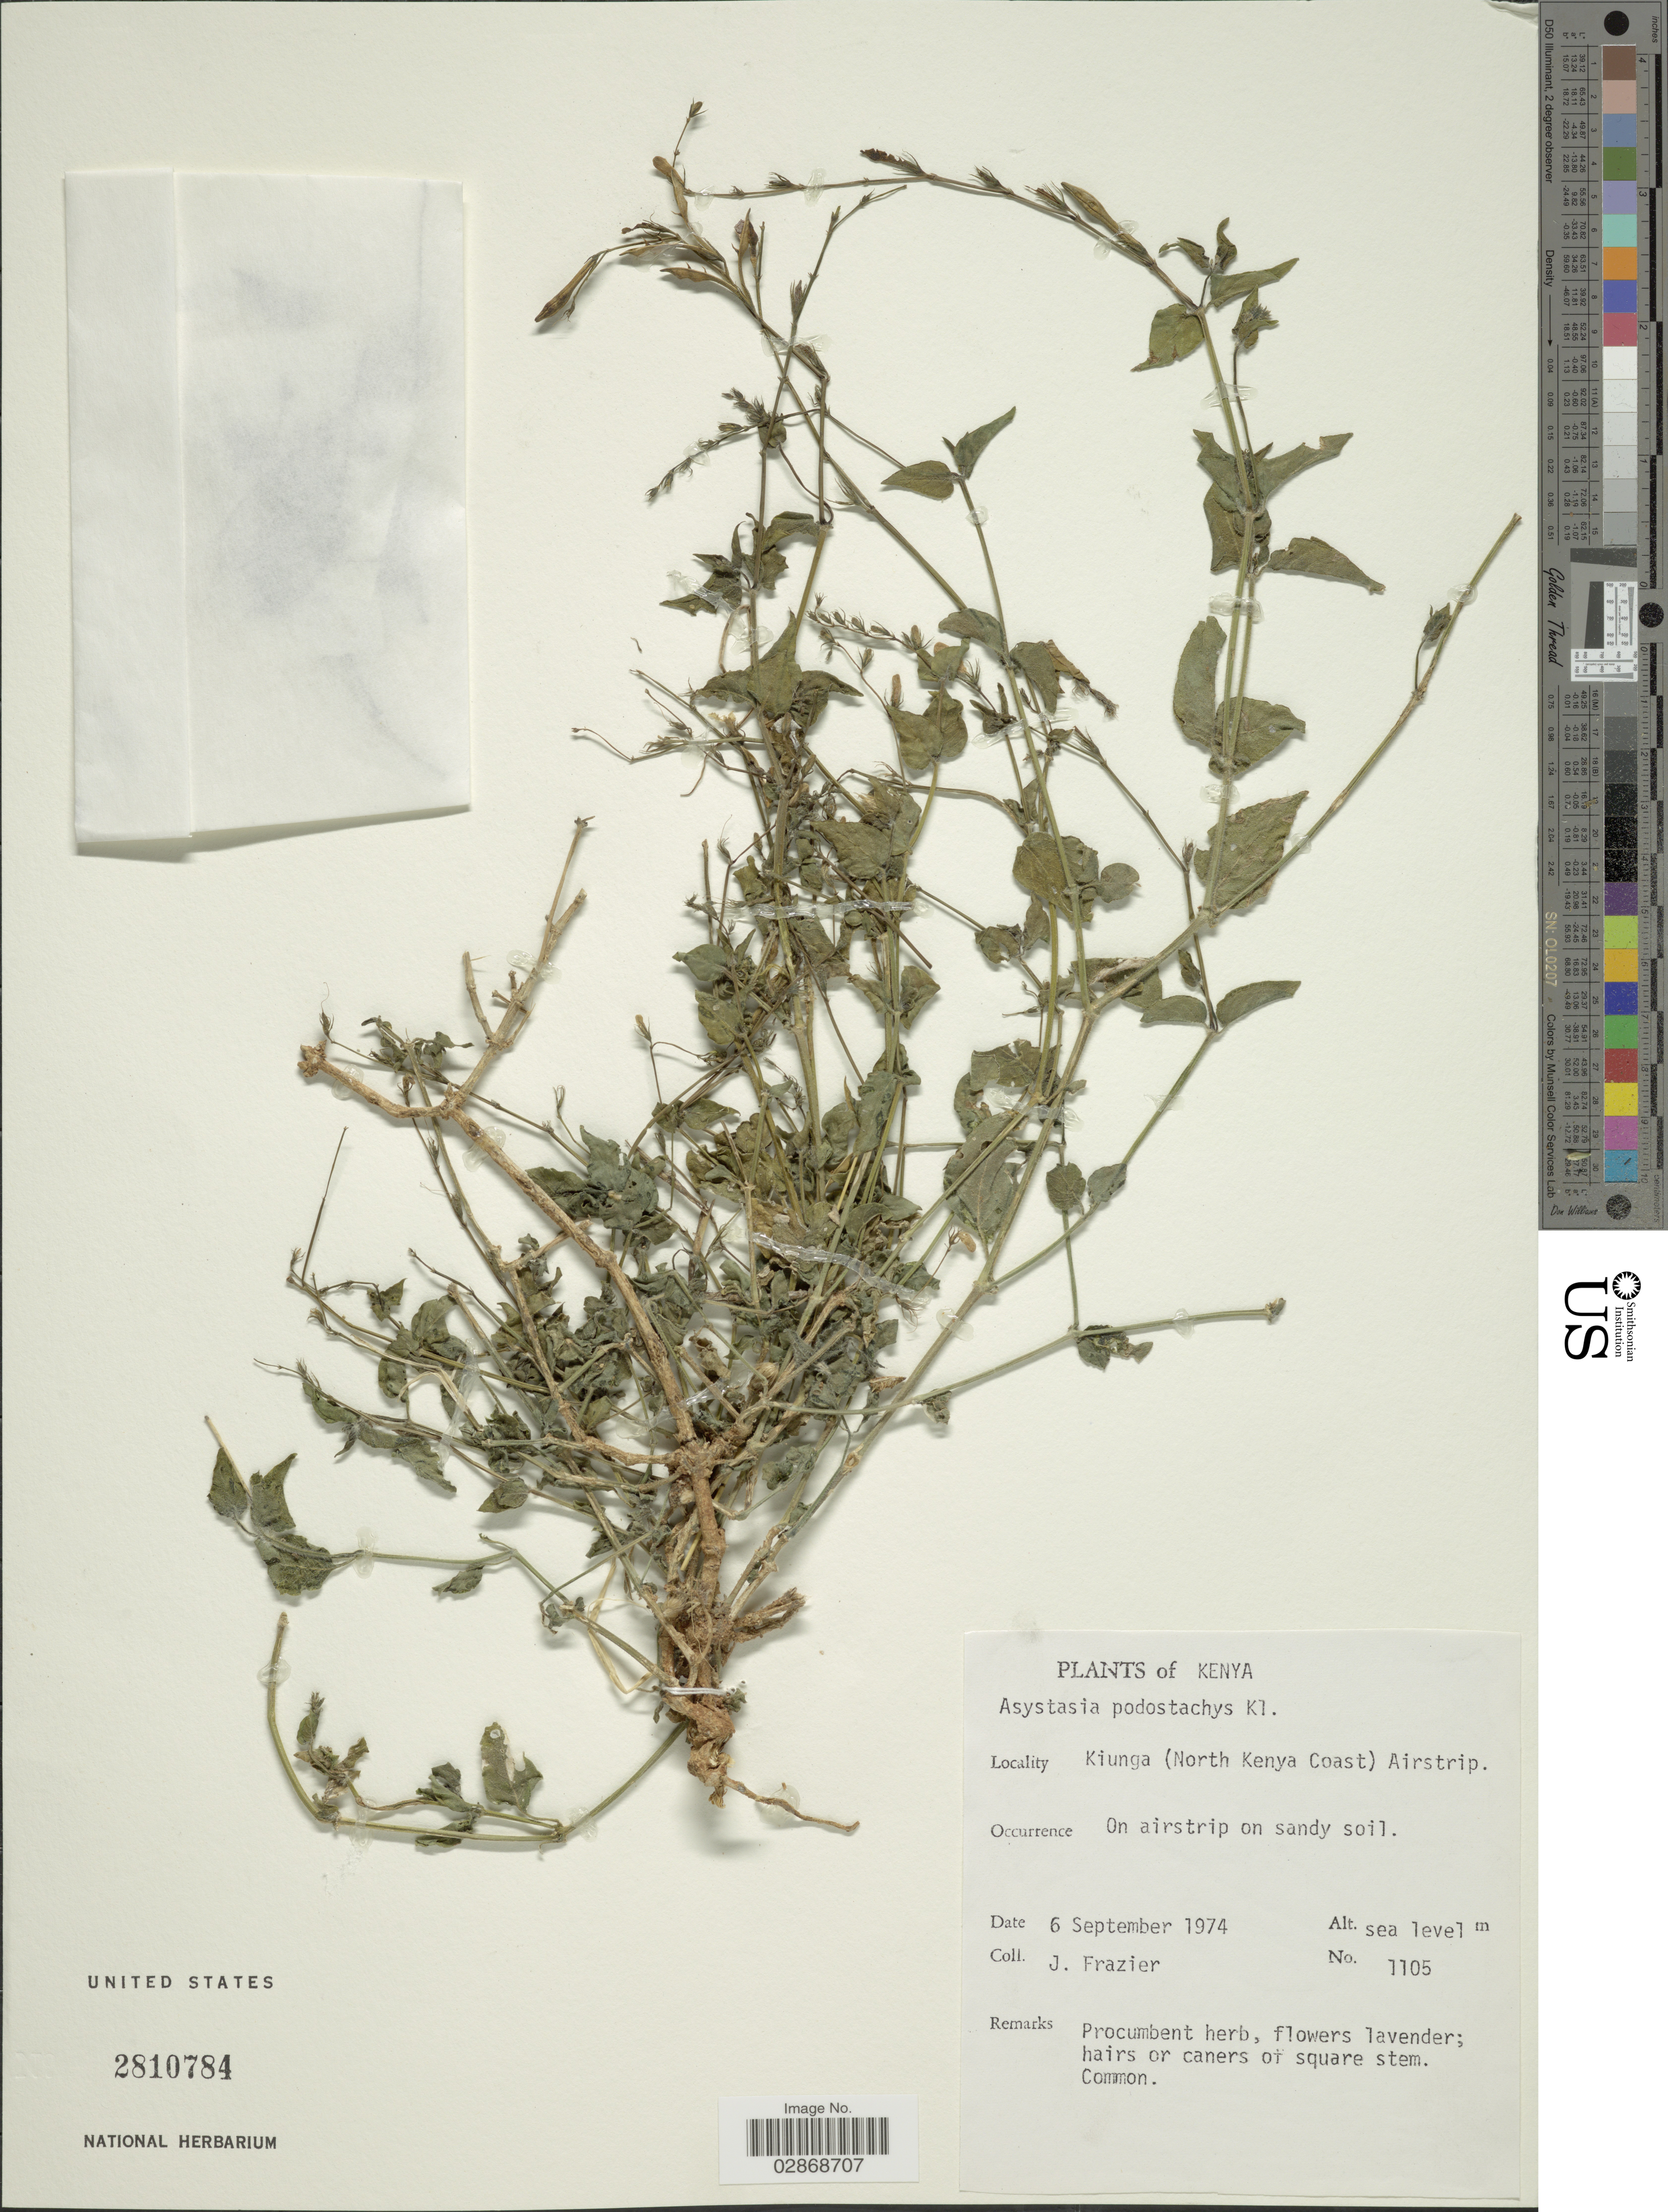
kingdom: Plantae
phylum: Tracheophyta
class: Magnoliopsida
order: Lamiales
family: Acanthaceae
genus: Asystasia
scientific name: Asystasia gangetica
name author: (L.) T. Anderson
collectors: J. Frazier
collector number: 1105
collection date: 1974-09-06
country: Kenya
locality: Kiunga (North Kenya Coast) Airstrip.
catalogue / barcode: US 2810784